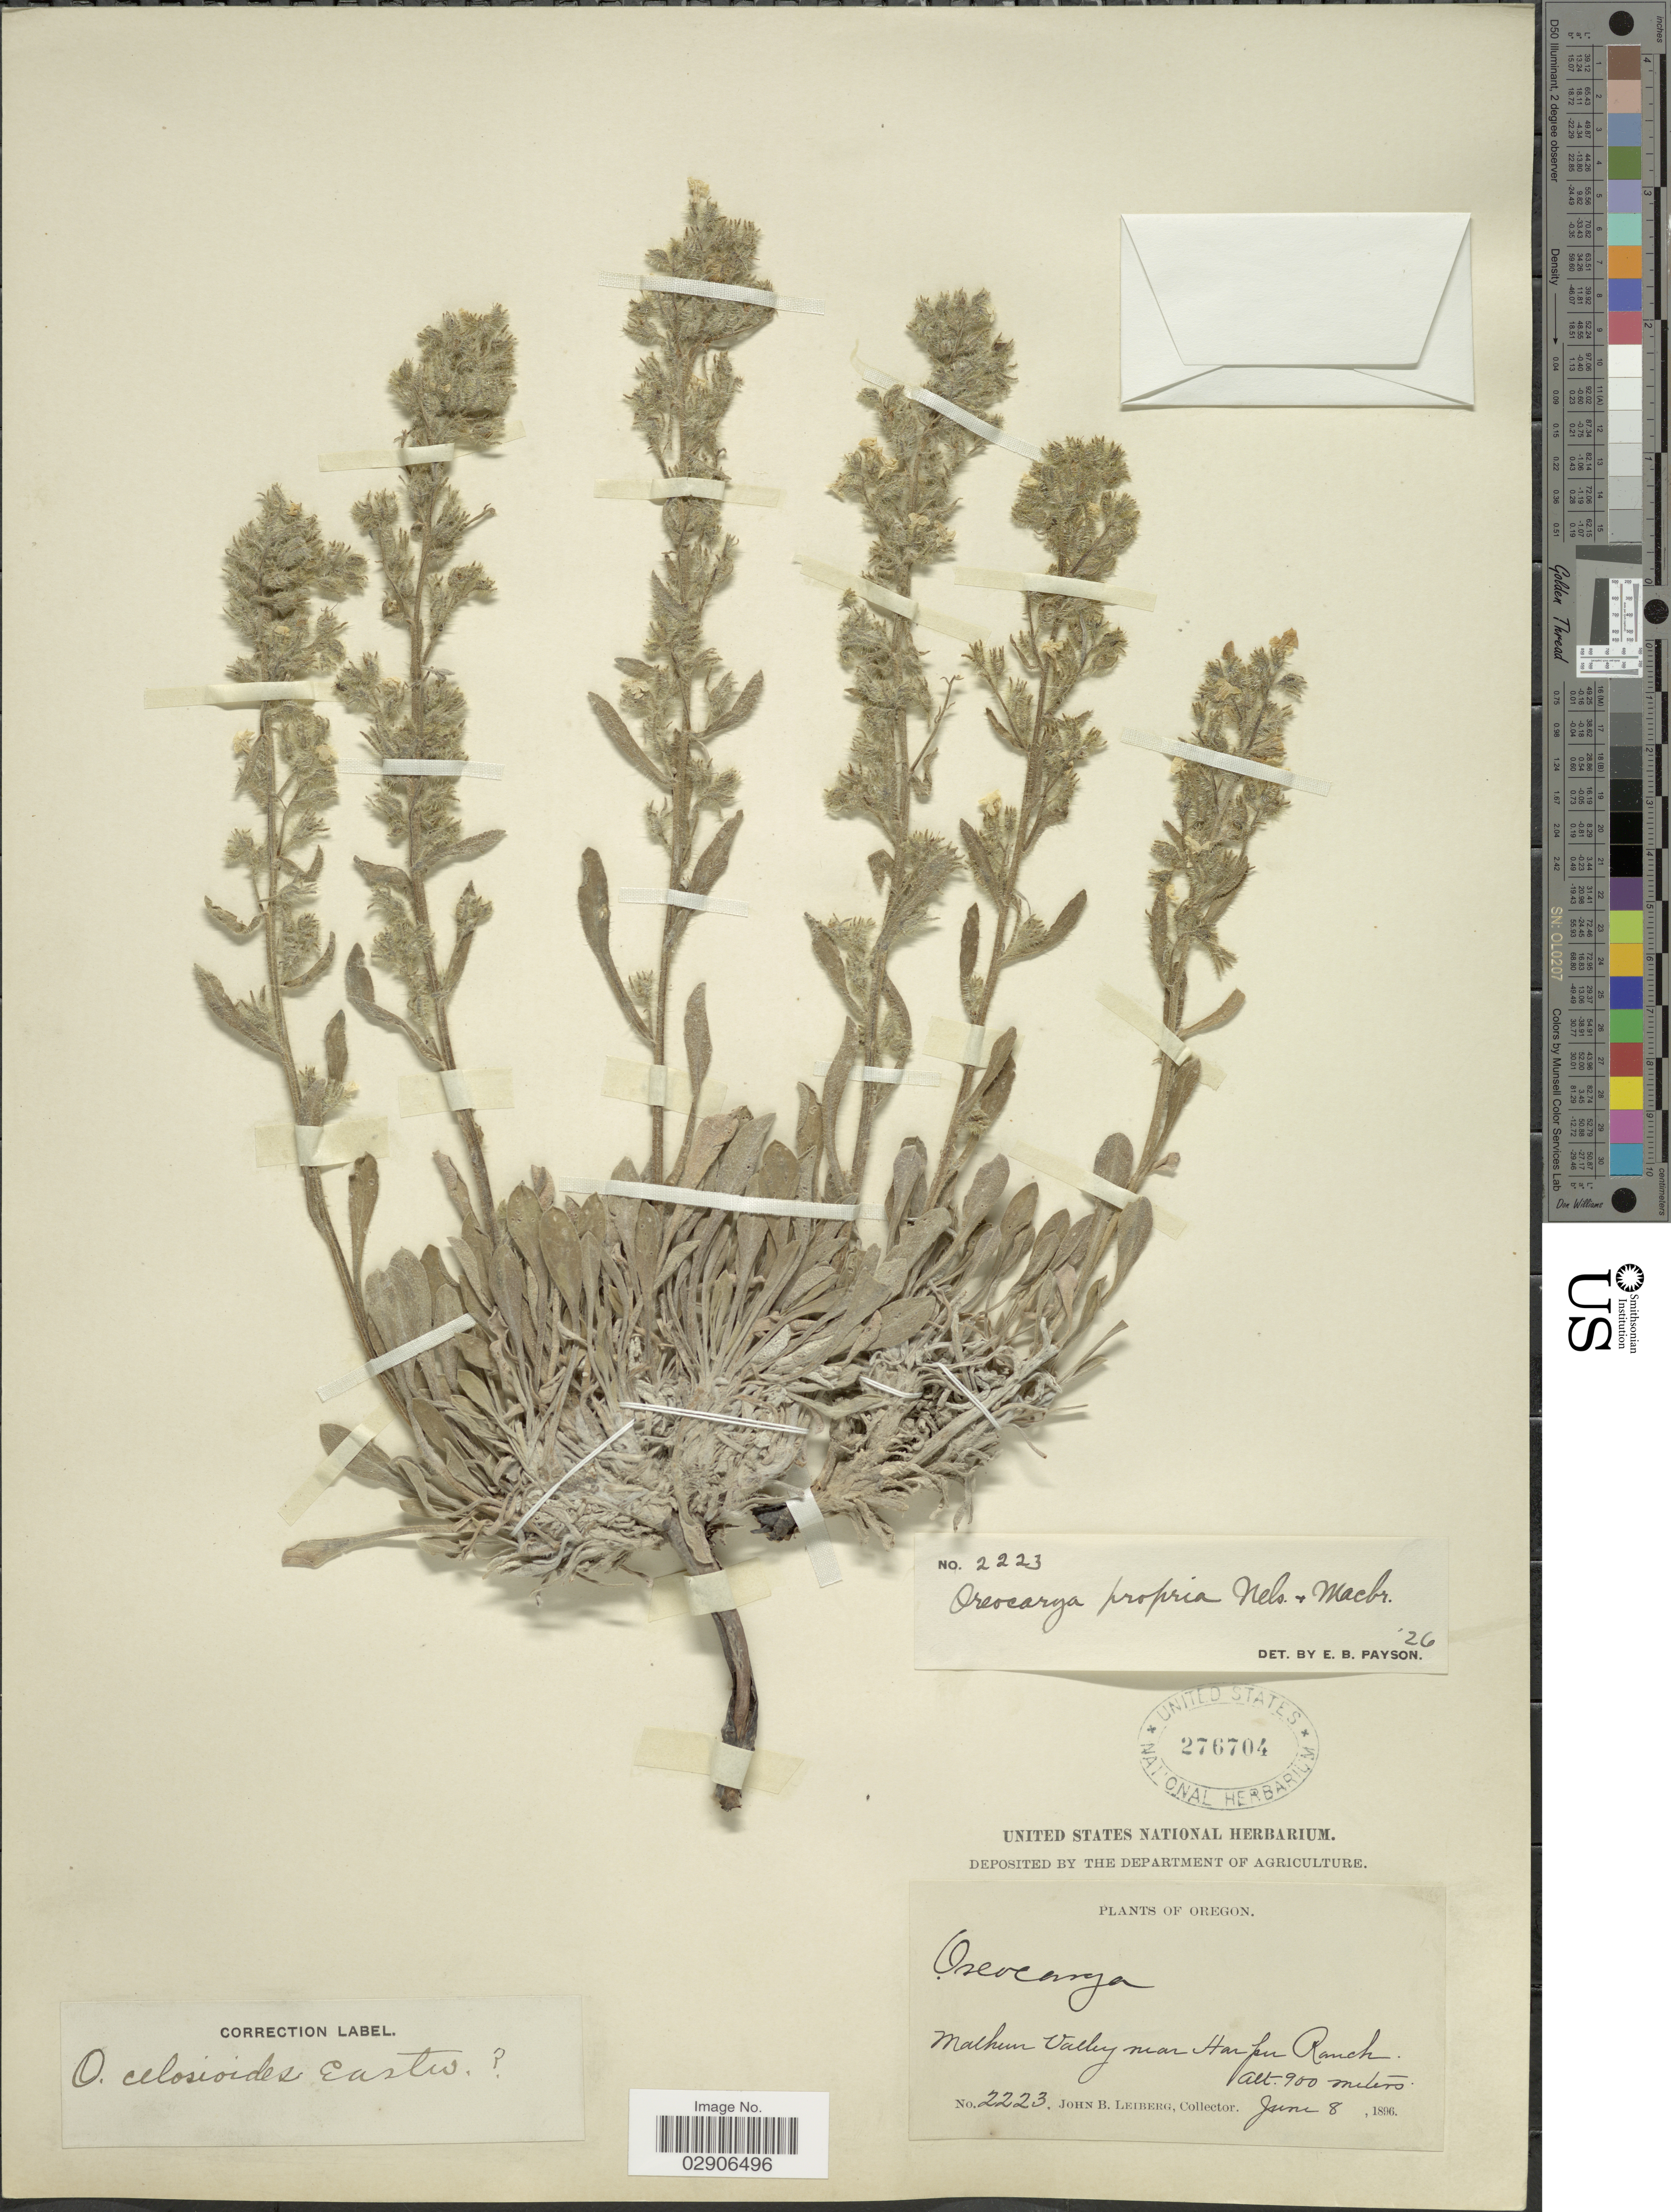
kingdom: Plantae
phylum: Tracheophyta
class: Magnoliopsida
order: Boraginales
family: Boraginaceae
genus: Oreocarya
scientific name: Oreocarya propria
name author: A. Nelson & J.F. Macbr.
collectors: J. B. Leiberg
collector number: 2223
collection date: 1896-06-08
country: United States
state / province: Oregon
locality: Malheur Valley near Harper Ranch.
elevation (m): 900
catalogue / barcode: US 276704